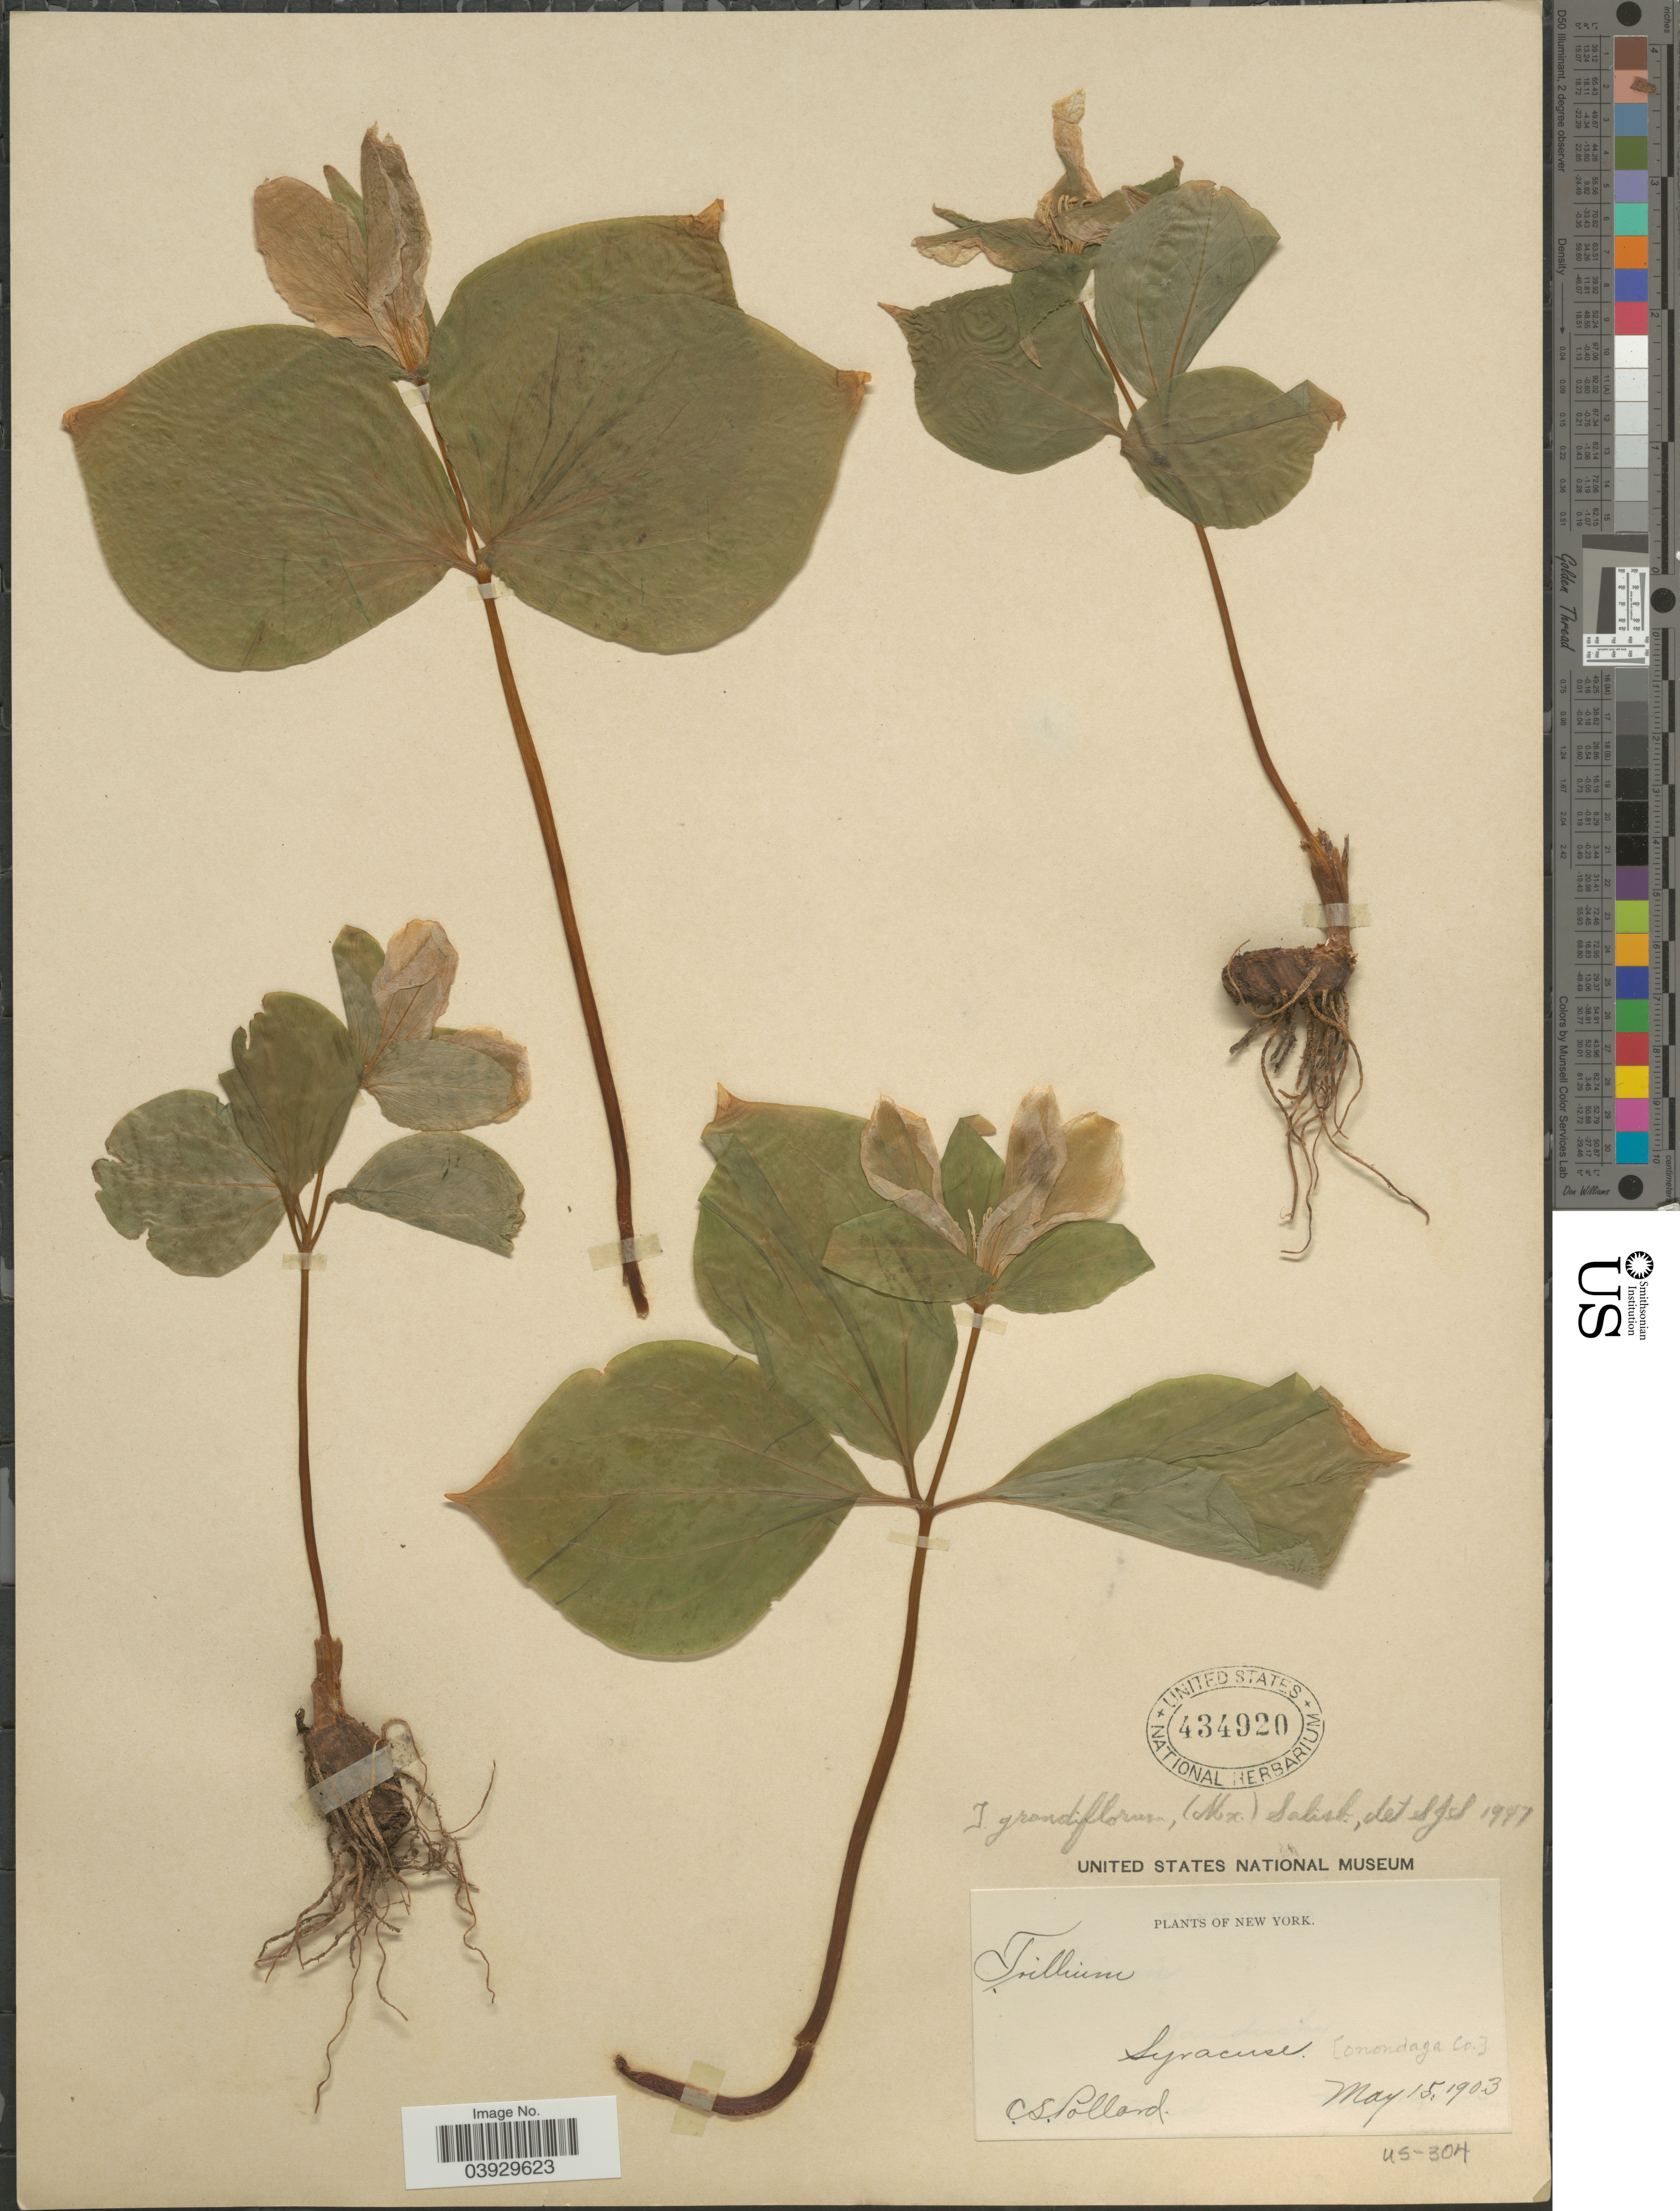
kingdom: Plantae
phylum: Tracheophyta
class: Liliopsida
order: Liliales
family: Melanthiaceae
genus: Trillium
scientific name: Trillium grandiflorum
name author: (Michx.) Salisb.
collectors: C. L. Pollard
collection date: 1903-05-15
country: United States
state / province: New York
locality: Syracuse. [Onondaga Co.].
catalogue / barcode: US 434920